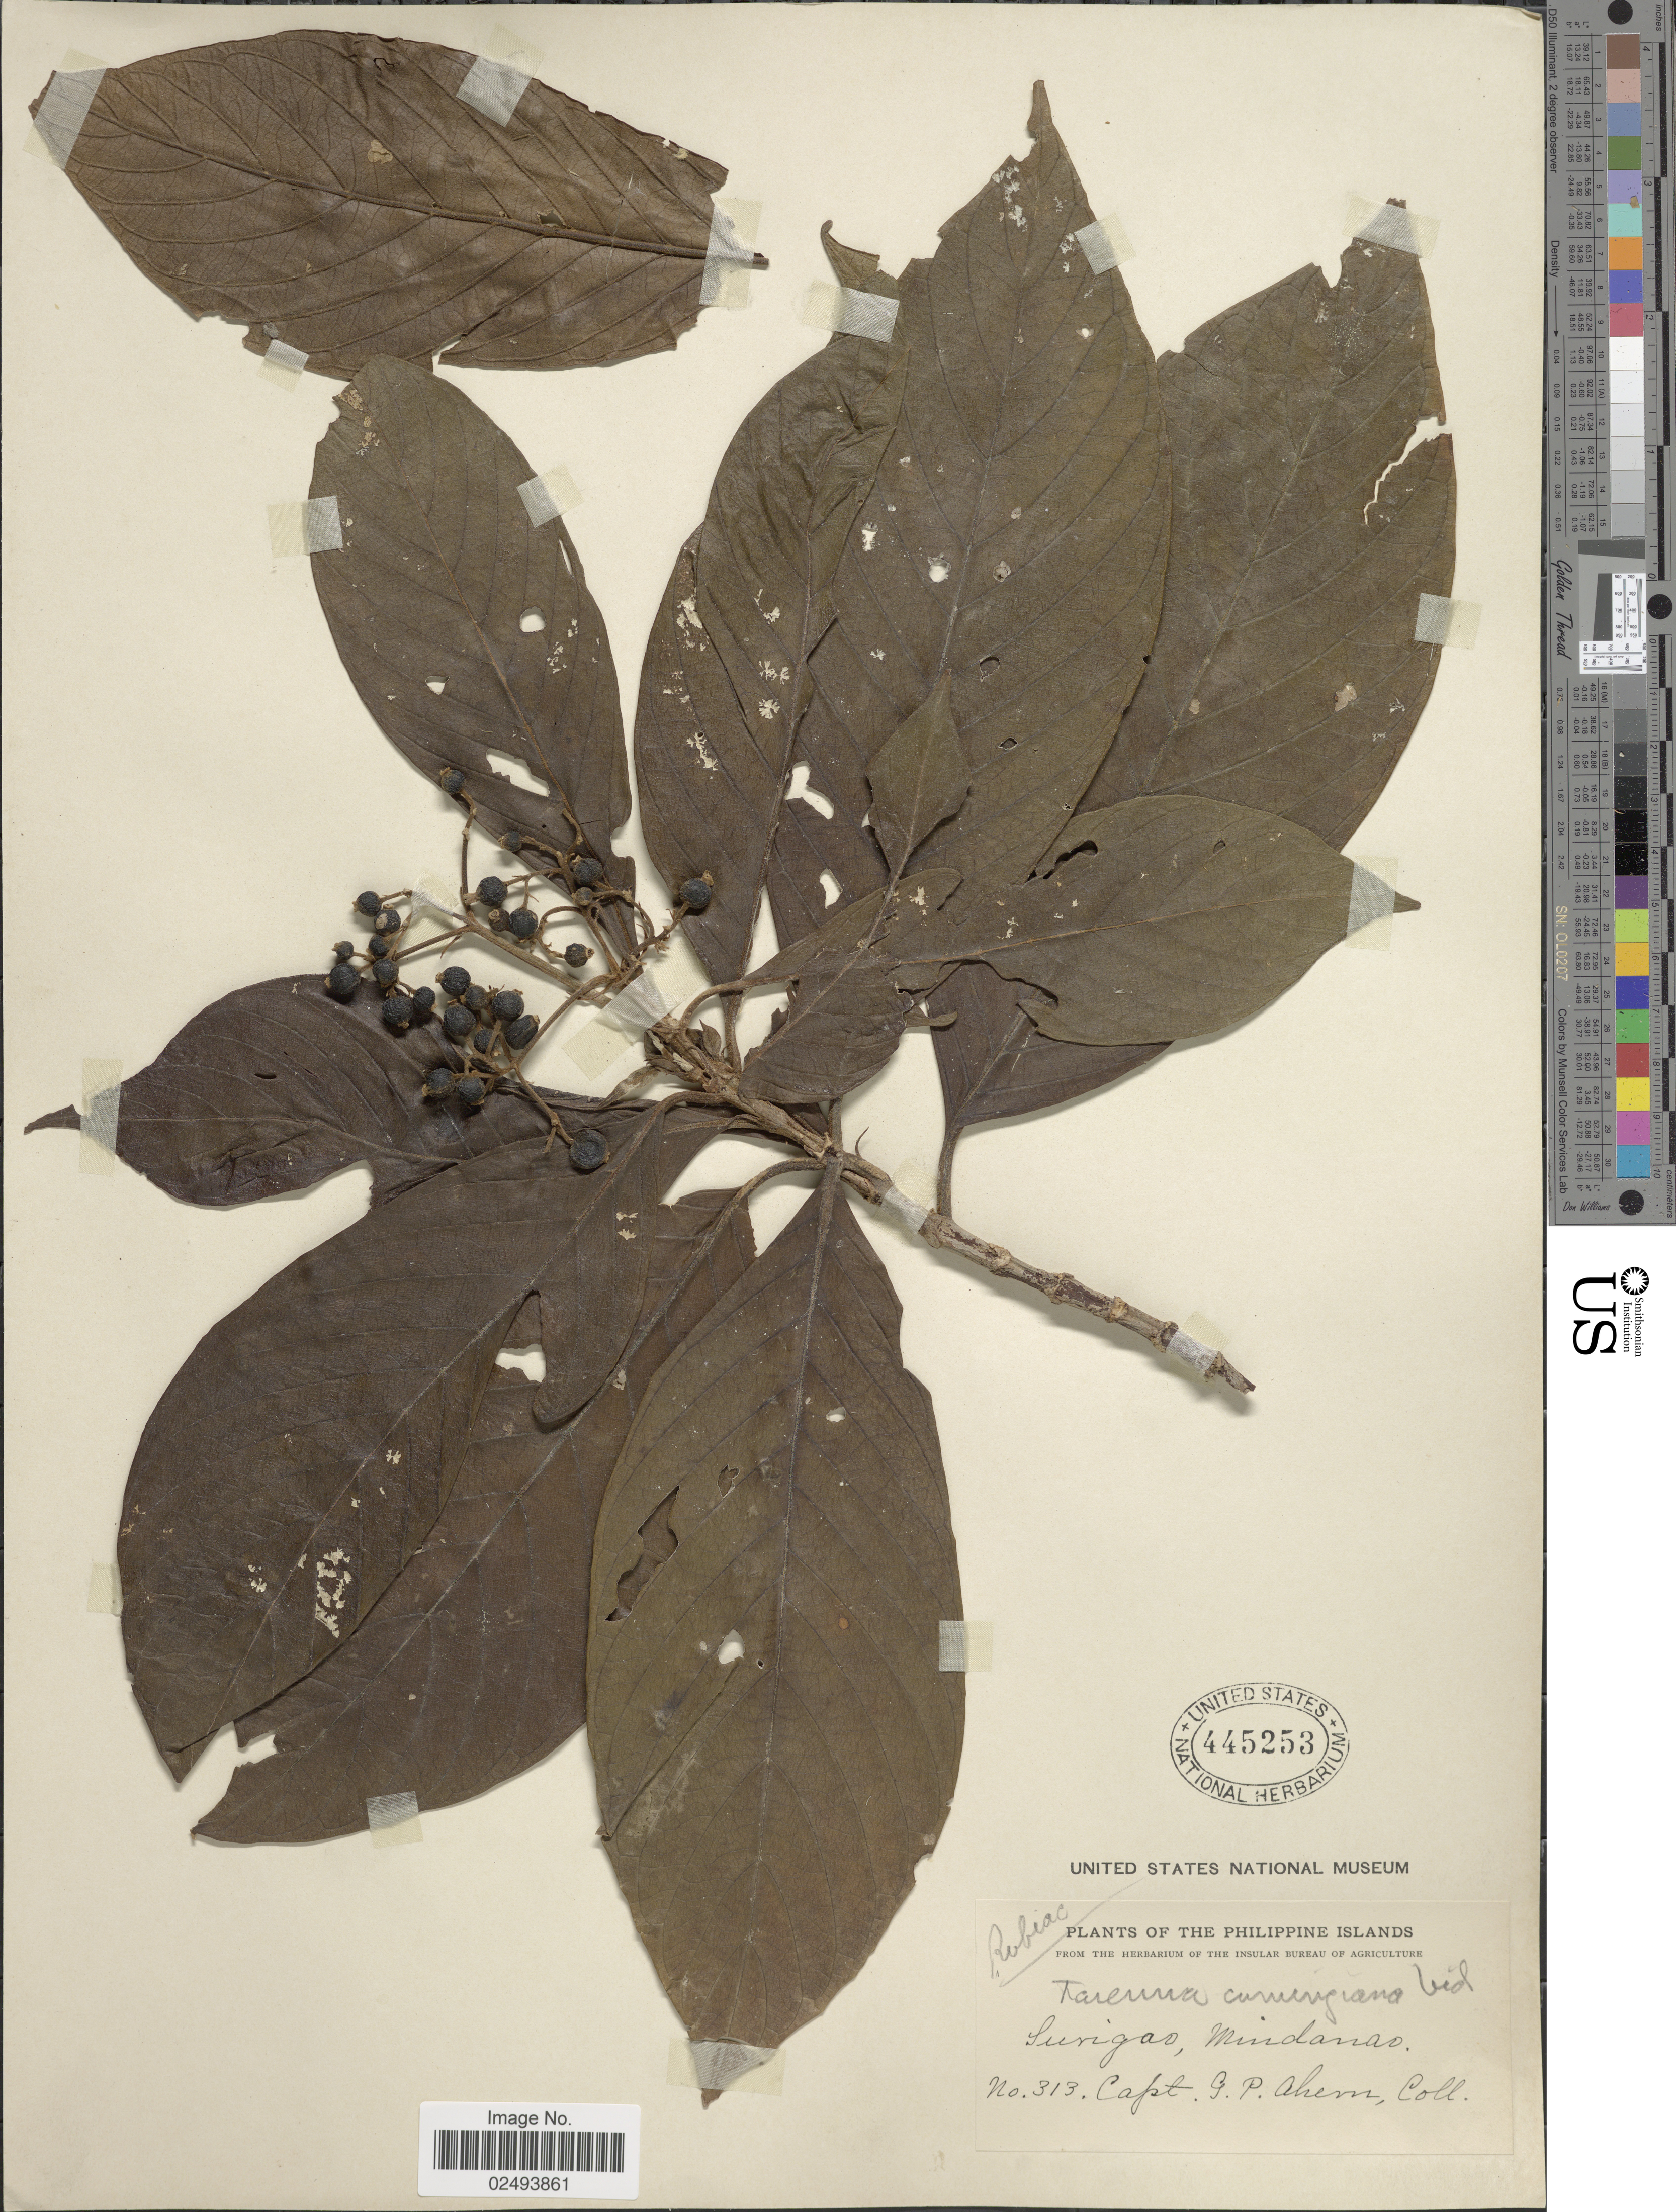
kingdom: Plantae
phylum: Tracheophyta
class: Magnoliopsida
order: Gentianales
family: Rubiaceae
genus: Tarenna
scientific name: Tarenna cumingiana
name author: (Vidal) Elmer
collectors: G. Ahern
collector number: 313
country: Philippines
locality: Surigao, Mindanao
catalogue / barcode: US 445253